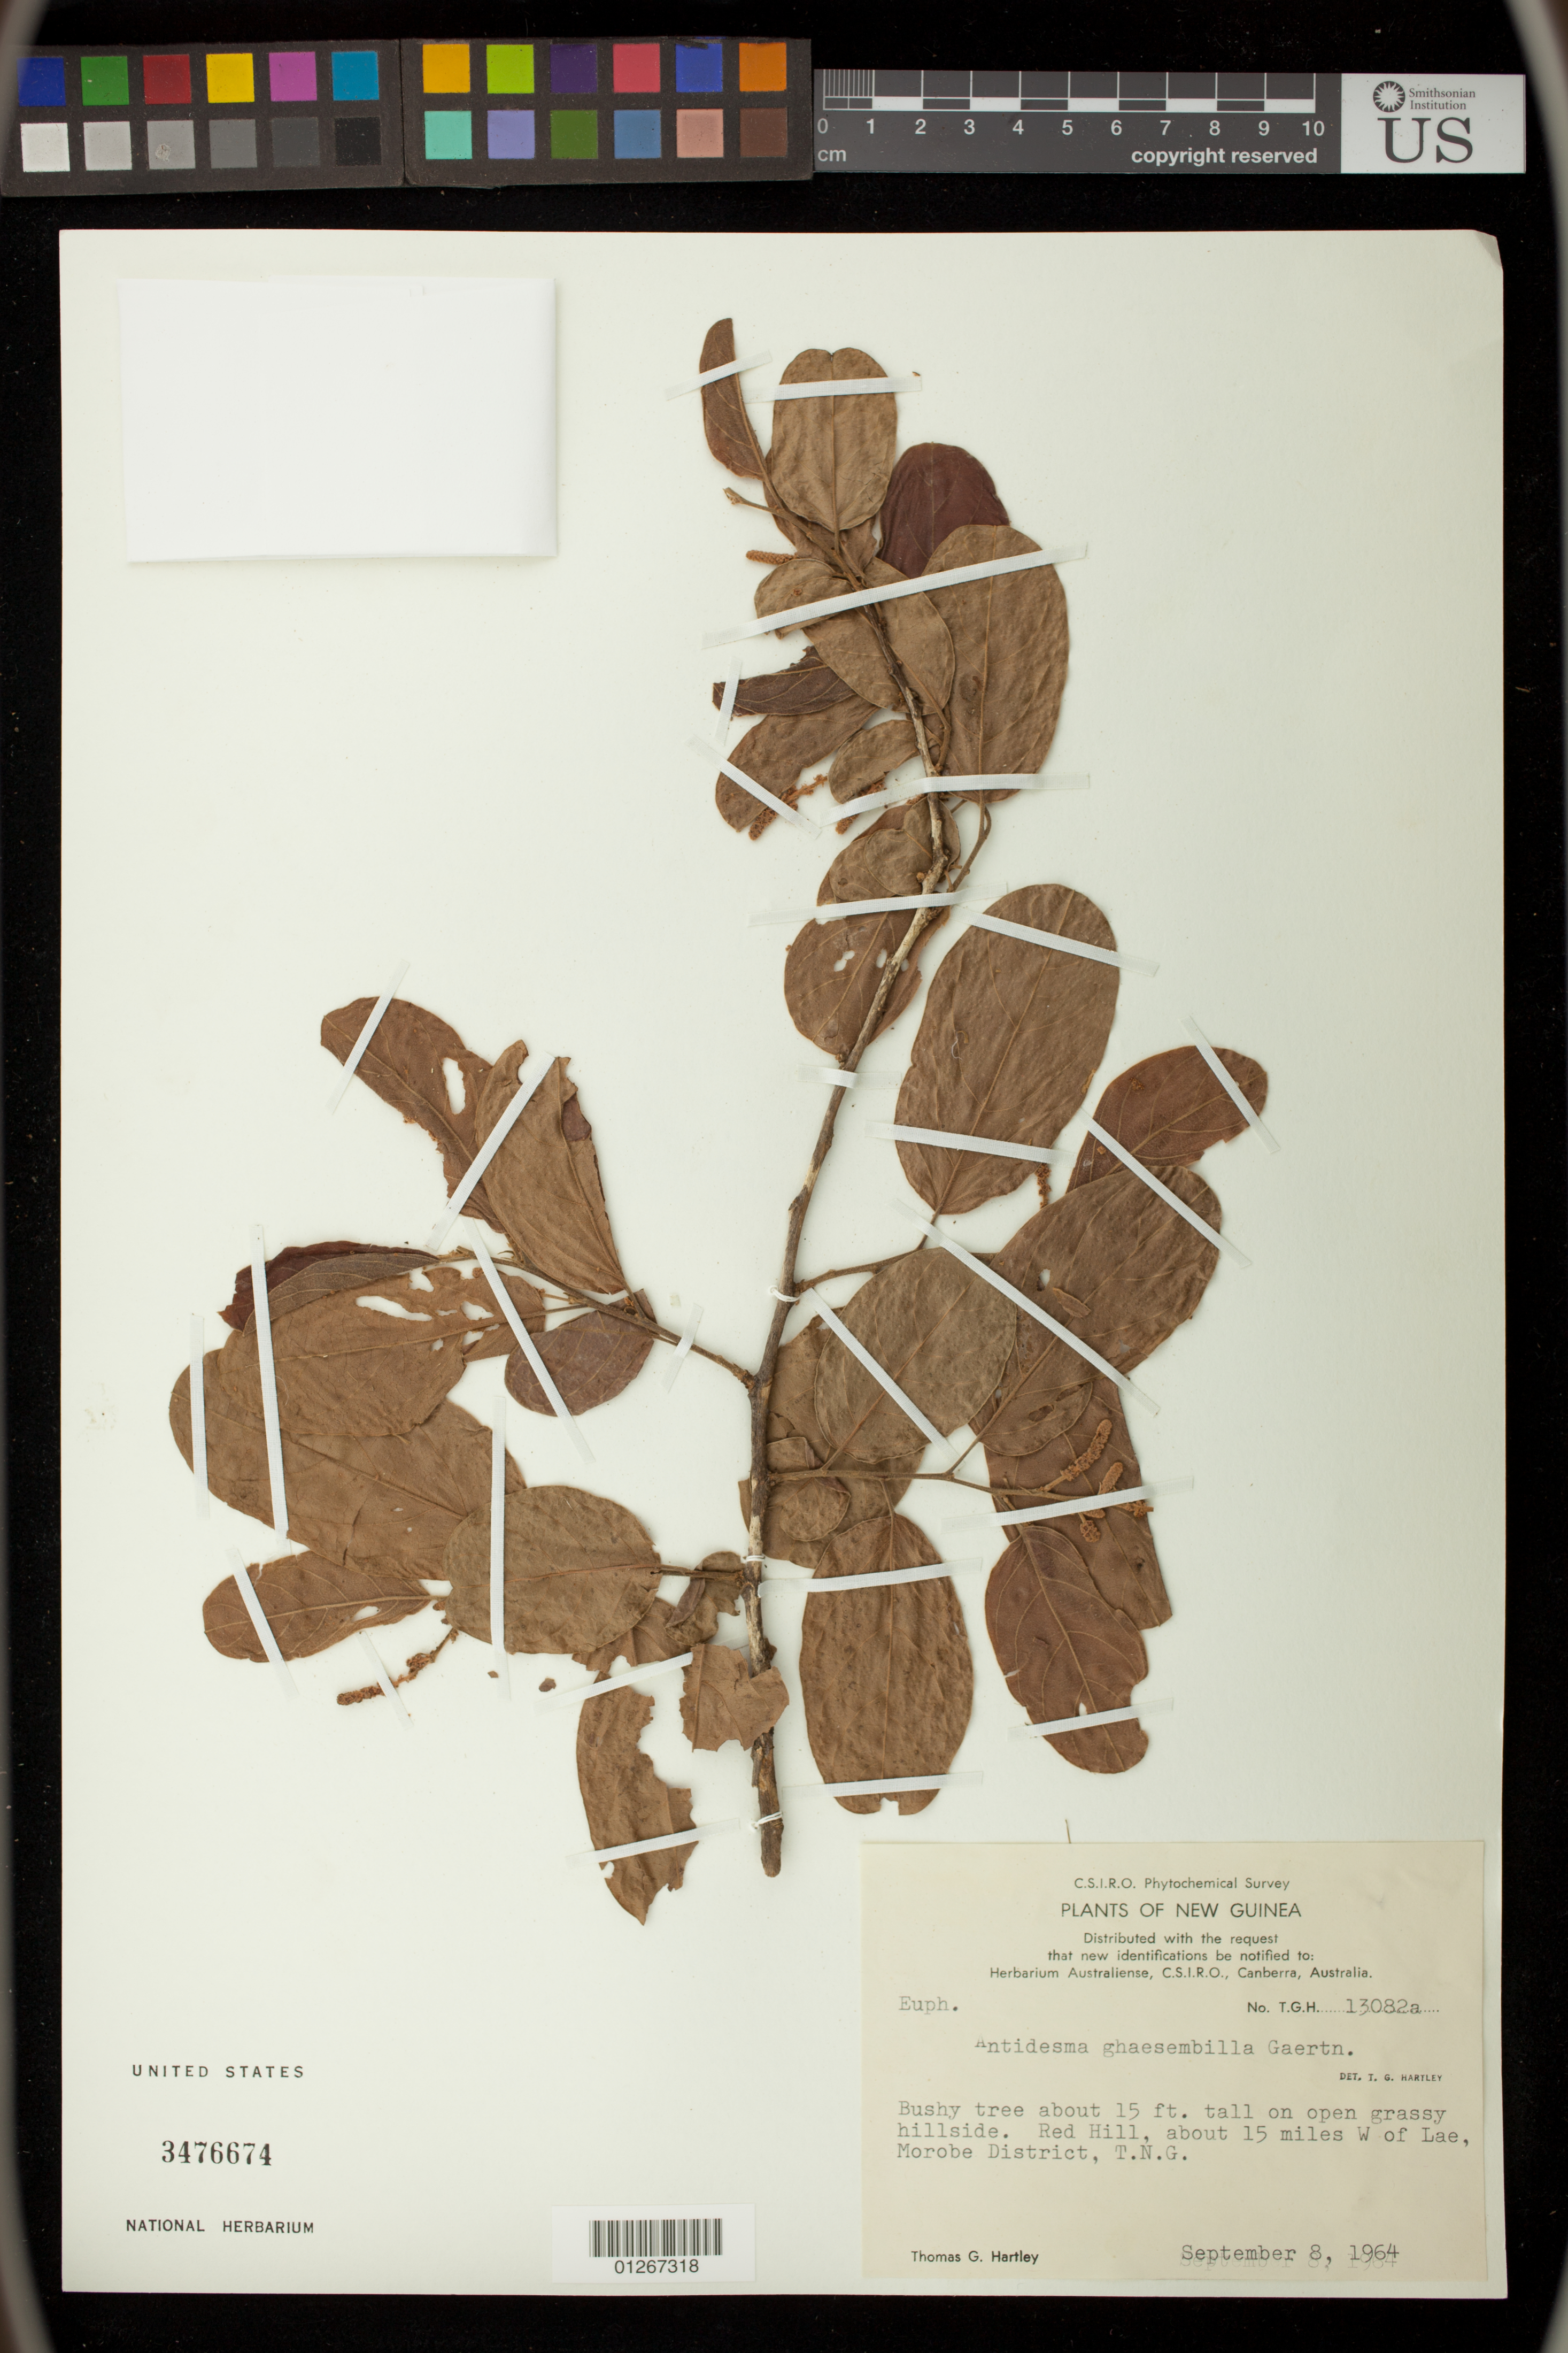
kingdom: Plantae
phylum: Tracheophyta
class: Magnoliopsida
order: Malpighiales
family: Phyllanthaceae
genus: Antidesma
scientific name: Antidesma ghaesembilla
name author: Gaertn.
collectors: T. G. Hartley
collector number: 13082a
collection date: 1964-09-08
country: Papua New Guinea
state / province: Morobe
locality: Red Hill, about 15 miles W of Lae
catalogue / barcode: US 3476674